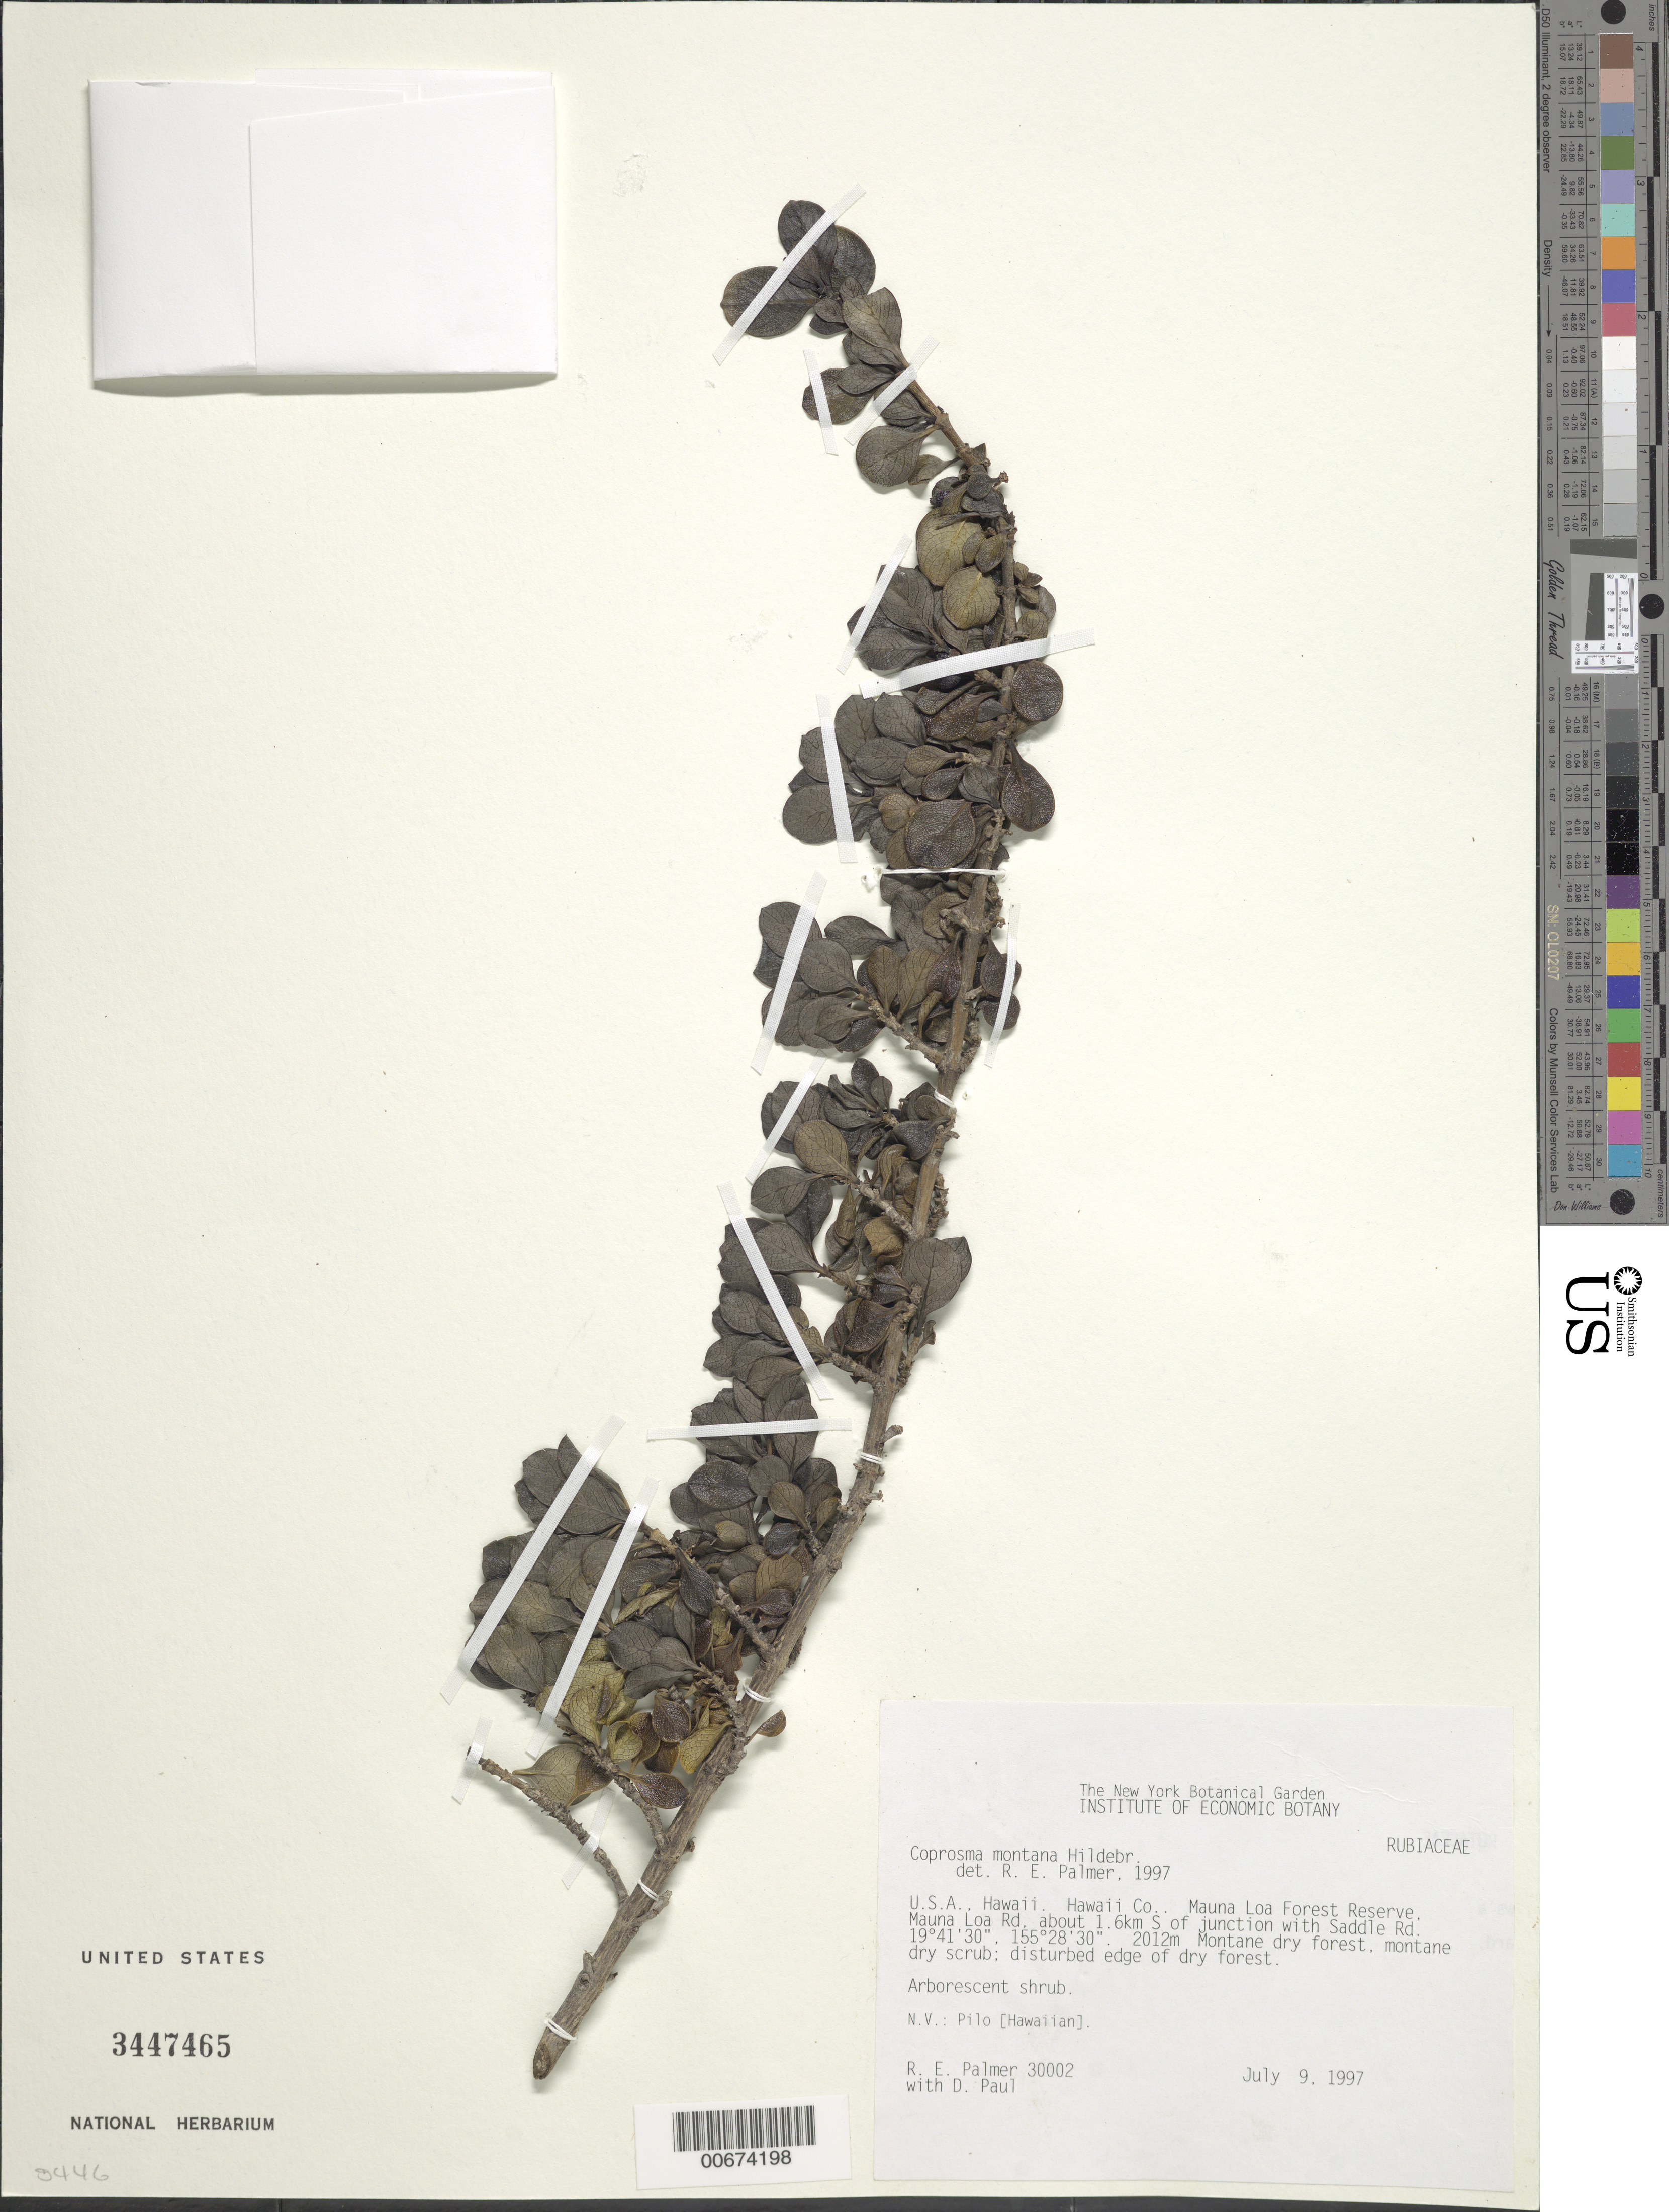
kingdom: Plantae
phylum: Tracheophyta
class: Magnoliopsida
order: Gentianales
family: Rubiaceae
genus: Coprosma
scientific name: Coprosma montana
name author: Hillebr.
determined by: Palmer, R. E.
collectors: R. Palmer & D. Paul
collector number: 30002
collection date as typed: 9 Jul 1997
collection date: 1997-07-09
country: United States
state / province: Hawaii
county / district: Hawaii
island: Hawaii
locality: Mauna Loa Forest Reserve, Mauna Loa Rd about 1.6km S of junction with Saddle Rd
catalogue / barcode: US 3447465